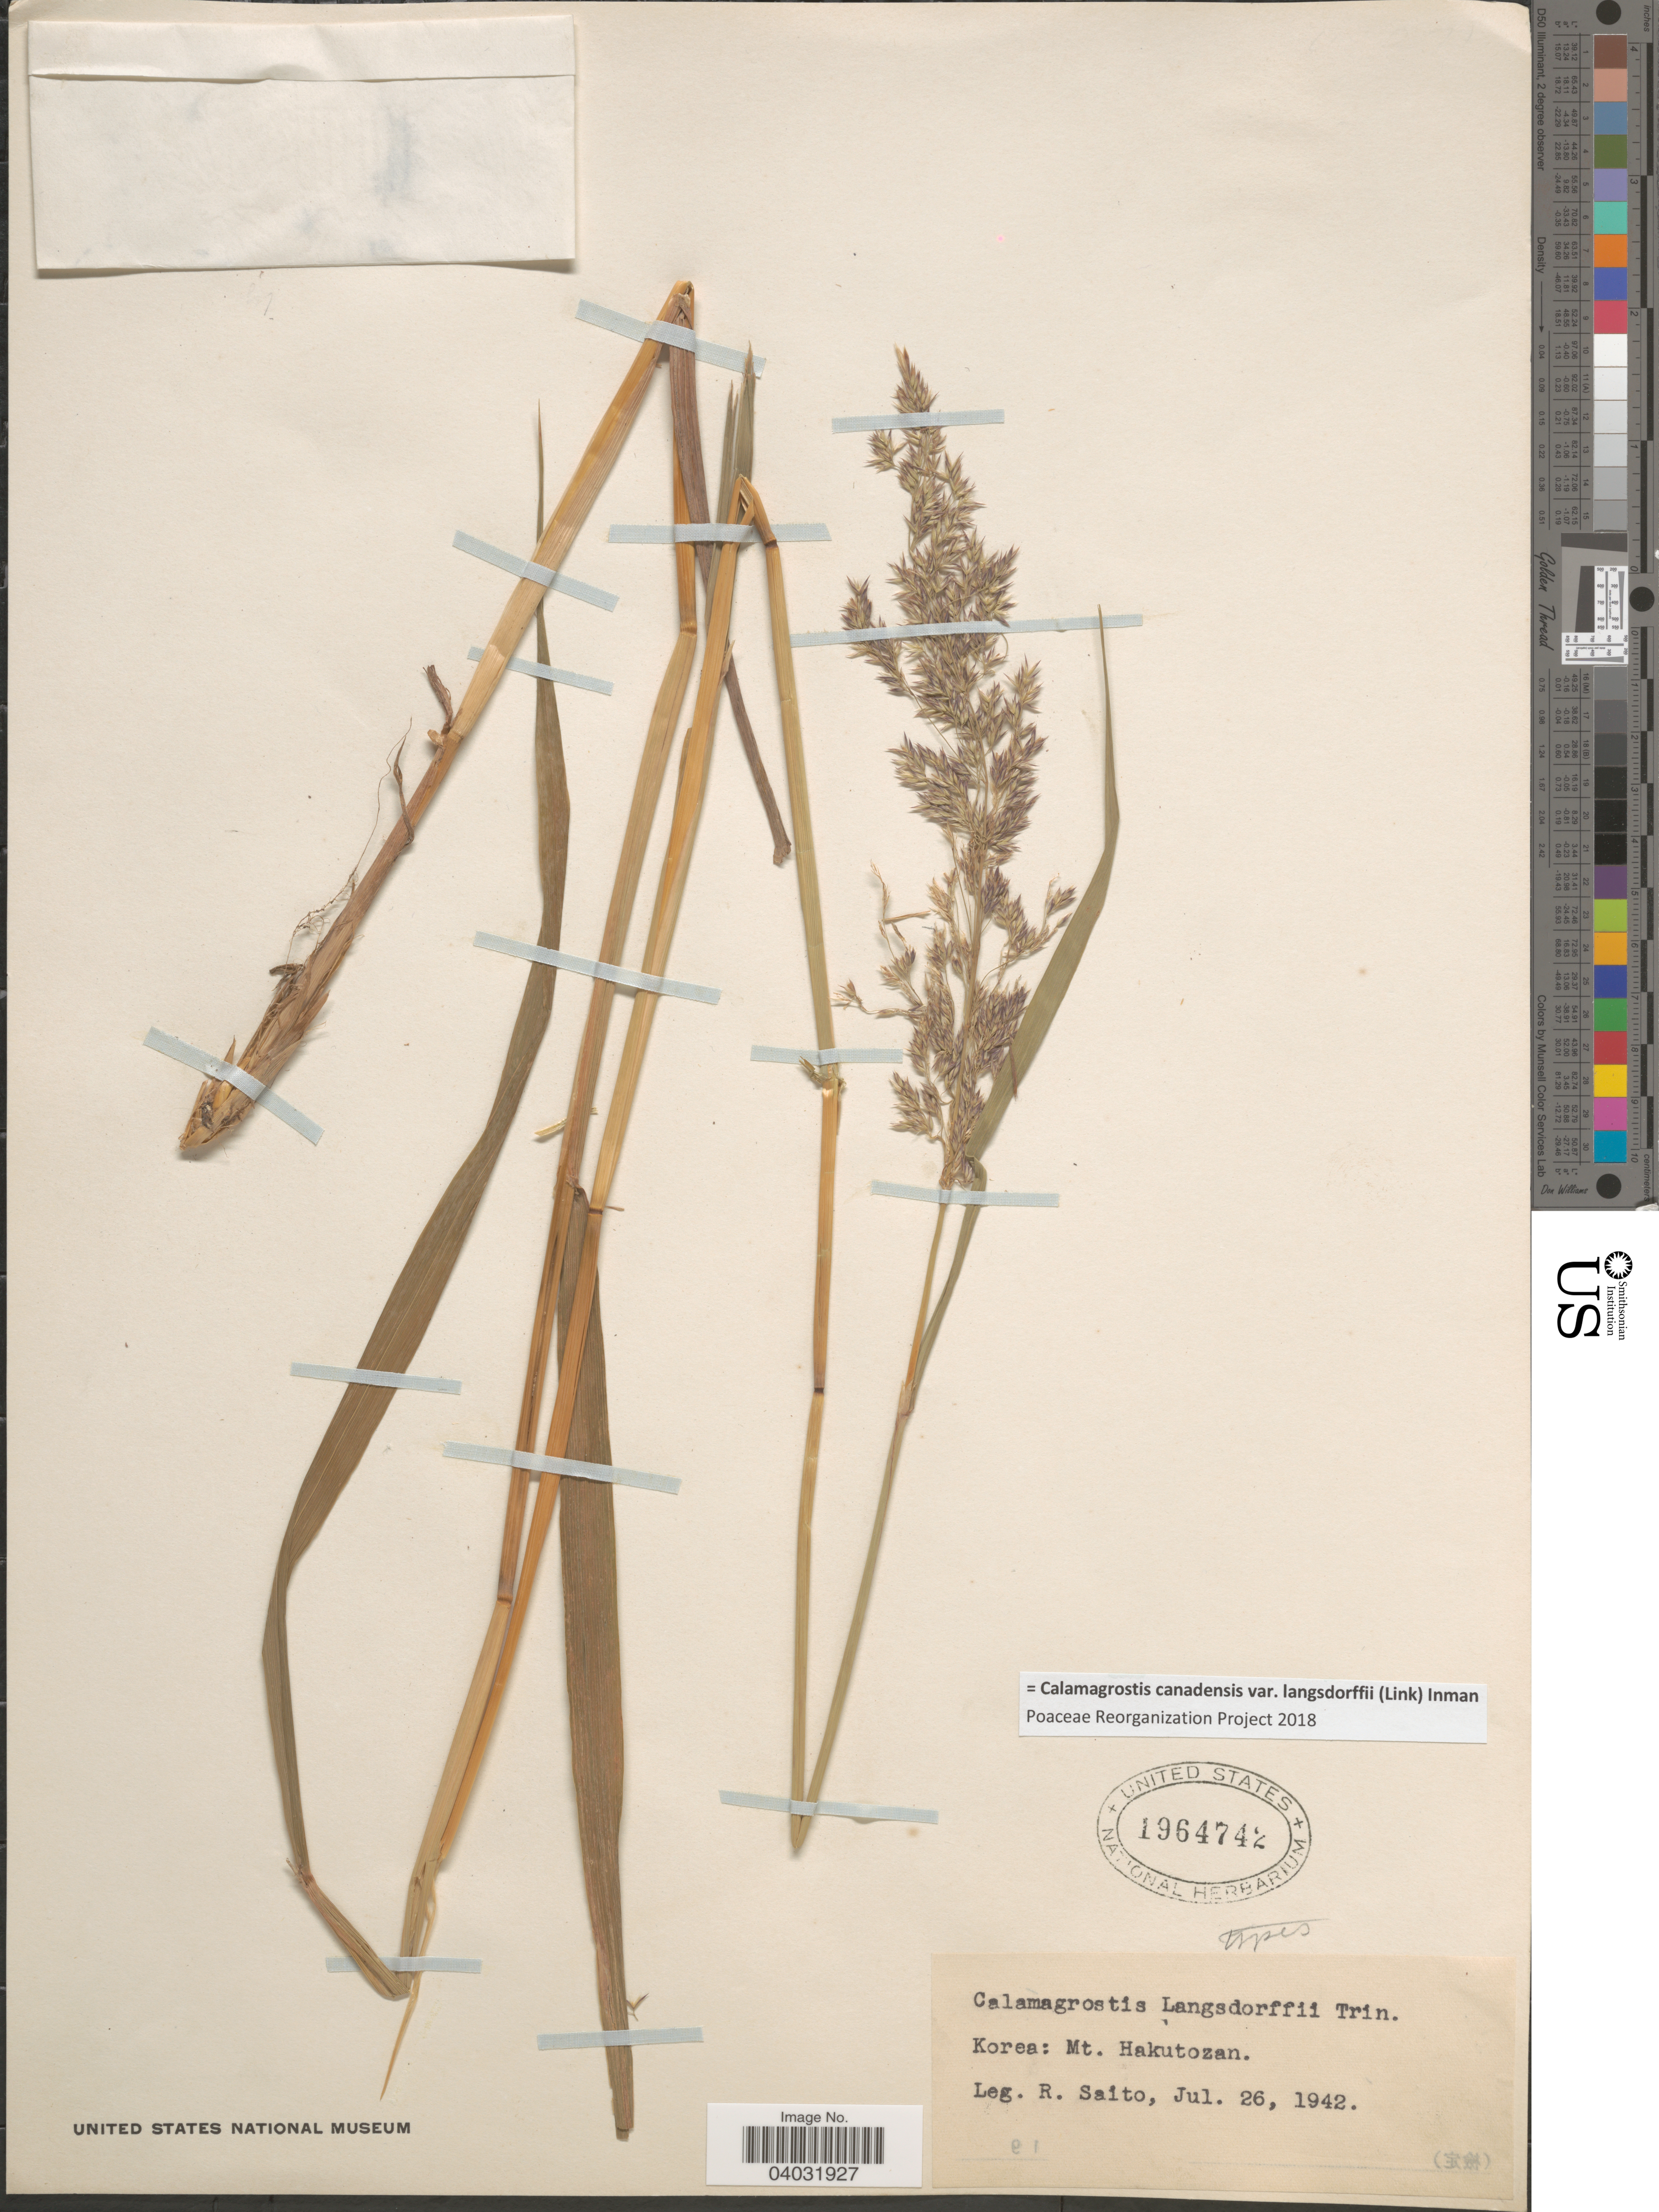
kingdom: Plantae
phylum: Tracheophyta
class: Liliopsida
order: Poales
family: Poaceae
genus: Calamagrostis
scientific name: Calamagrostis canadensis var. langsdorffii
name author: (Link) Inman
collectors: R. Saito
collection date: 1942-07-26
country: North Korea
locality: Mt. Hakutozan.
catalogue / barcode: US 1964742